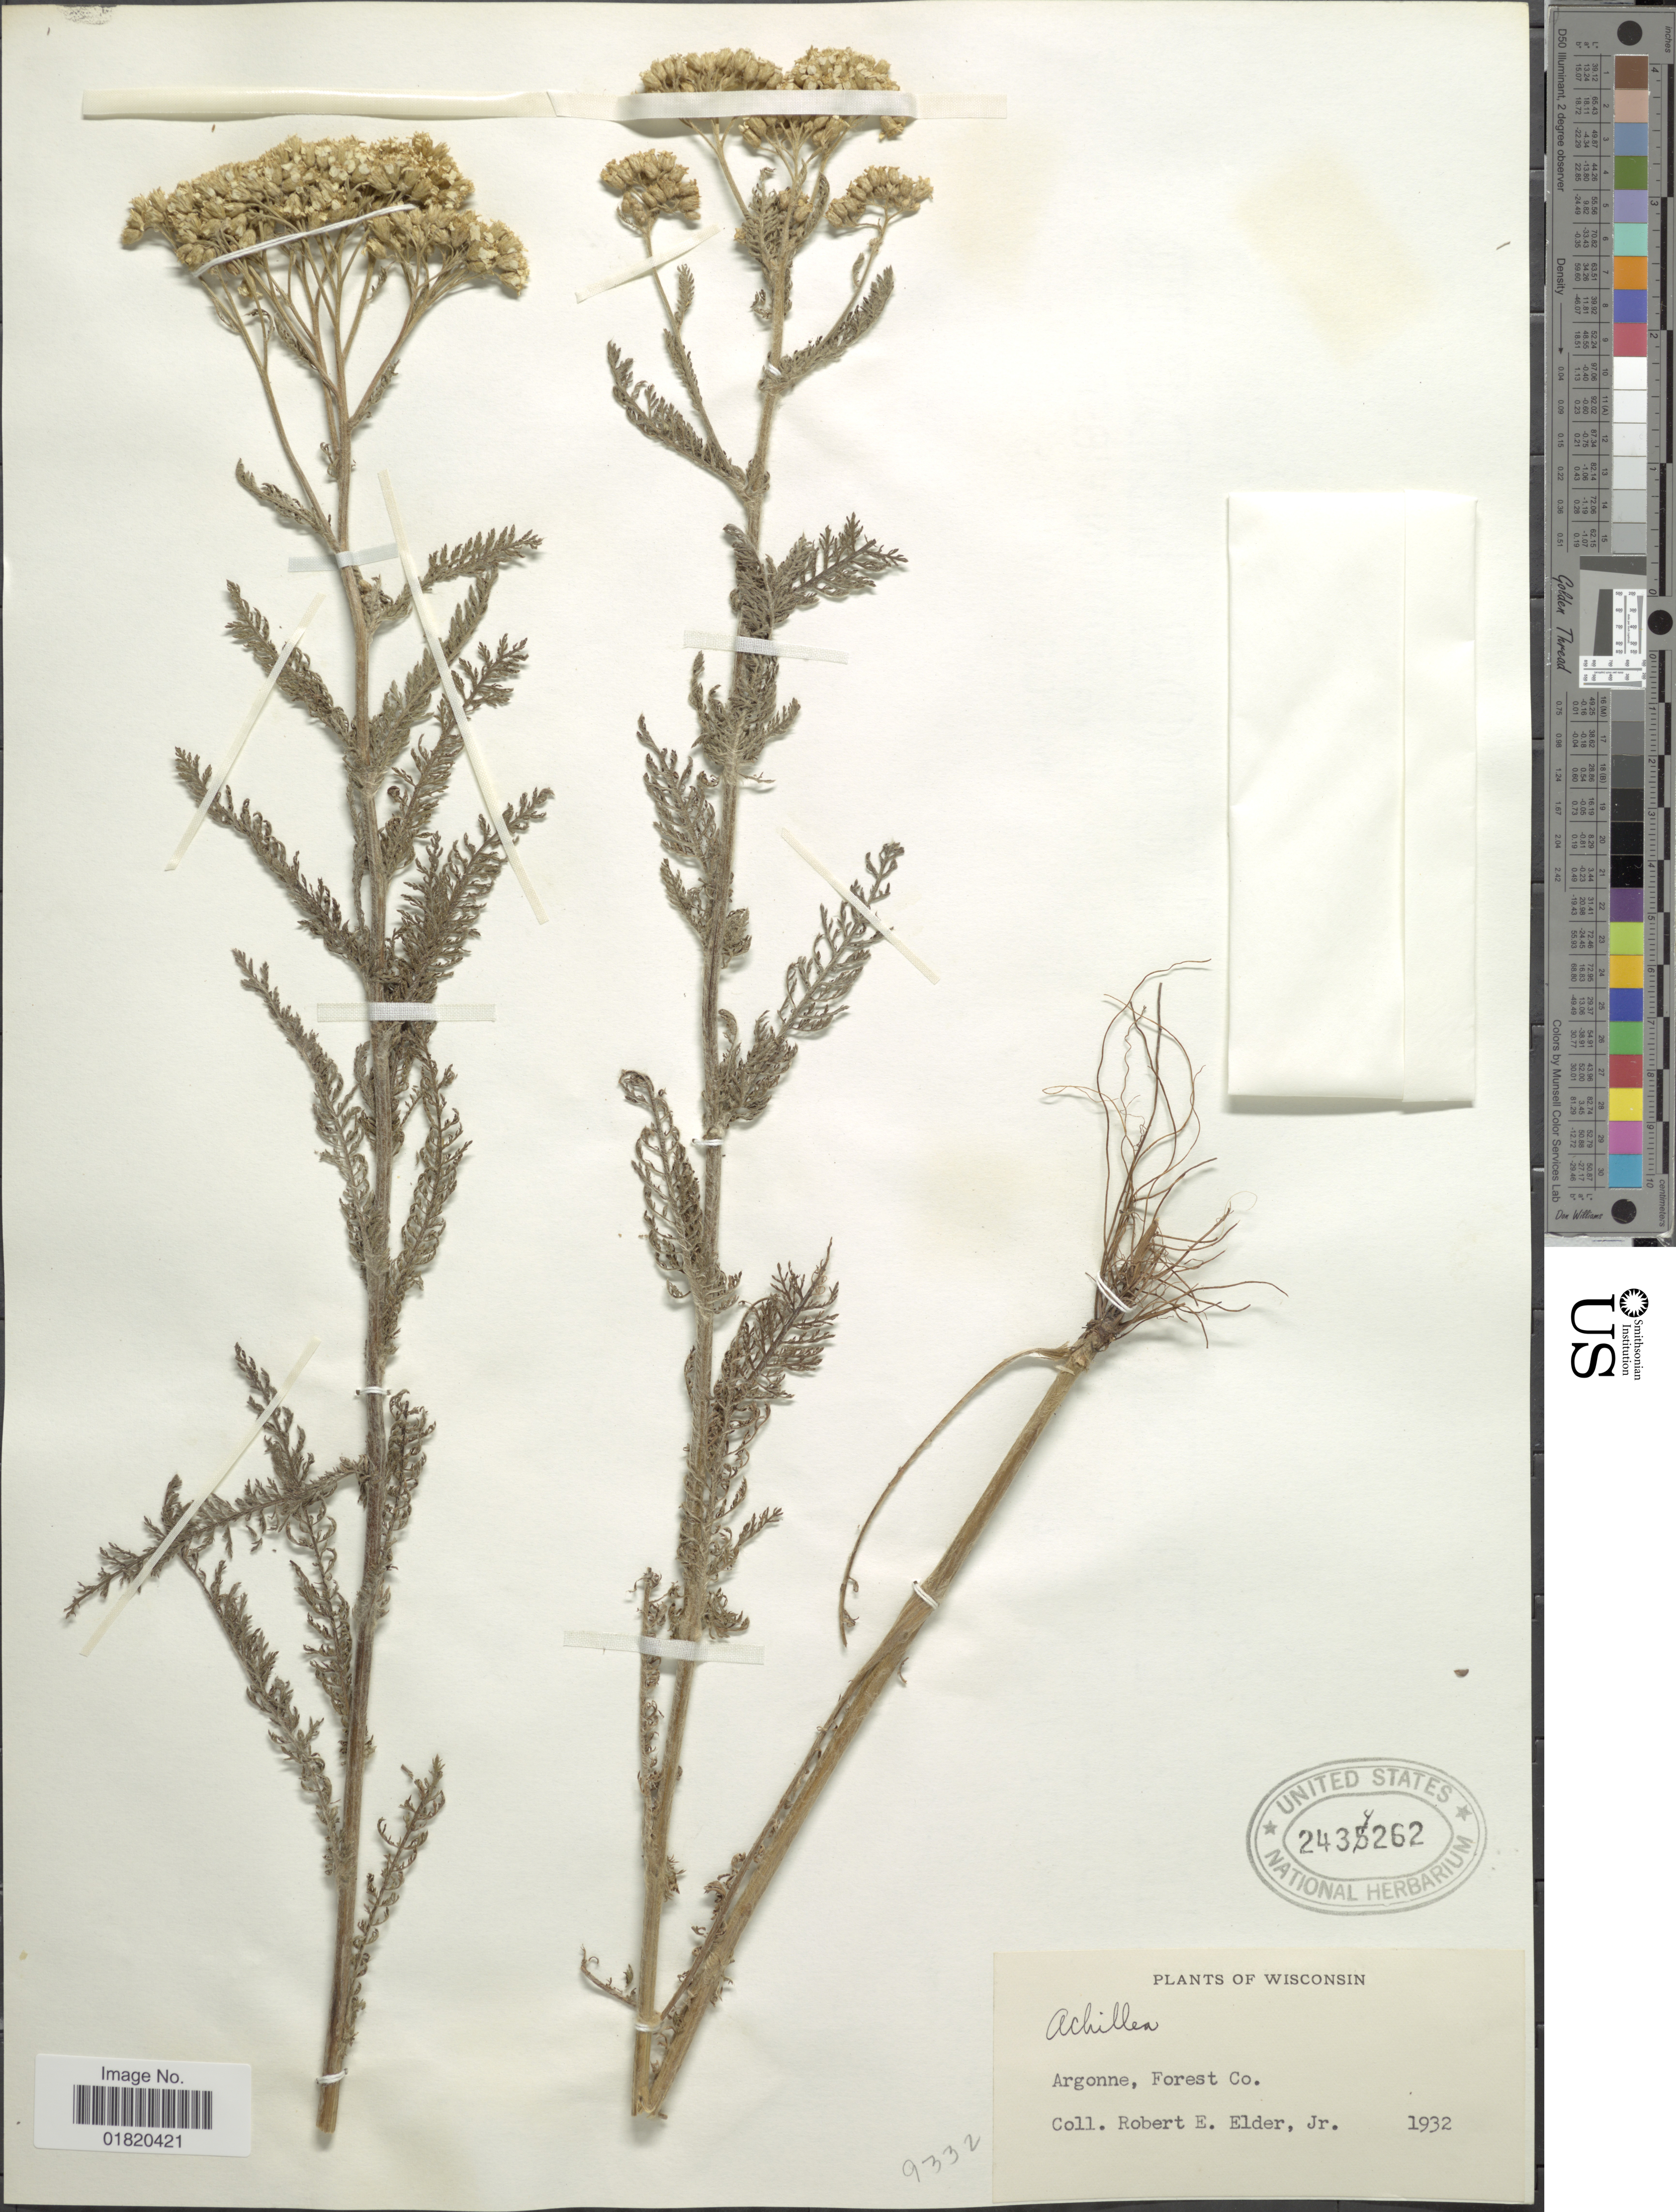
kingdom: Plantae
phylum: Tracheophyta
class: Magnoliopsida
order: Asterales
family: Asteraceae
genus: Achillea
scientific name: Achillea sp.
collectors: R. E. Elder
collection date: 1932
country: United States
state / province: Wisconsin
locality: Argonne, Forest Co.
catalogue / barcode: US 2434262